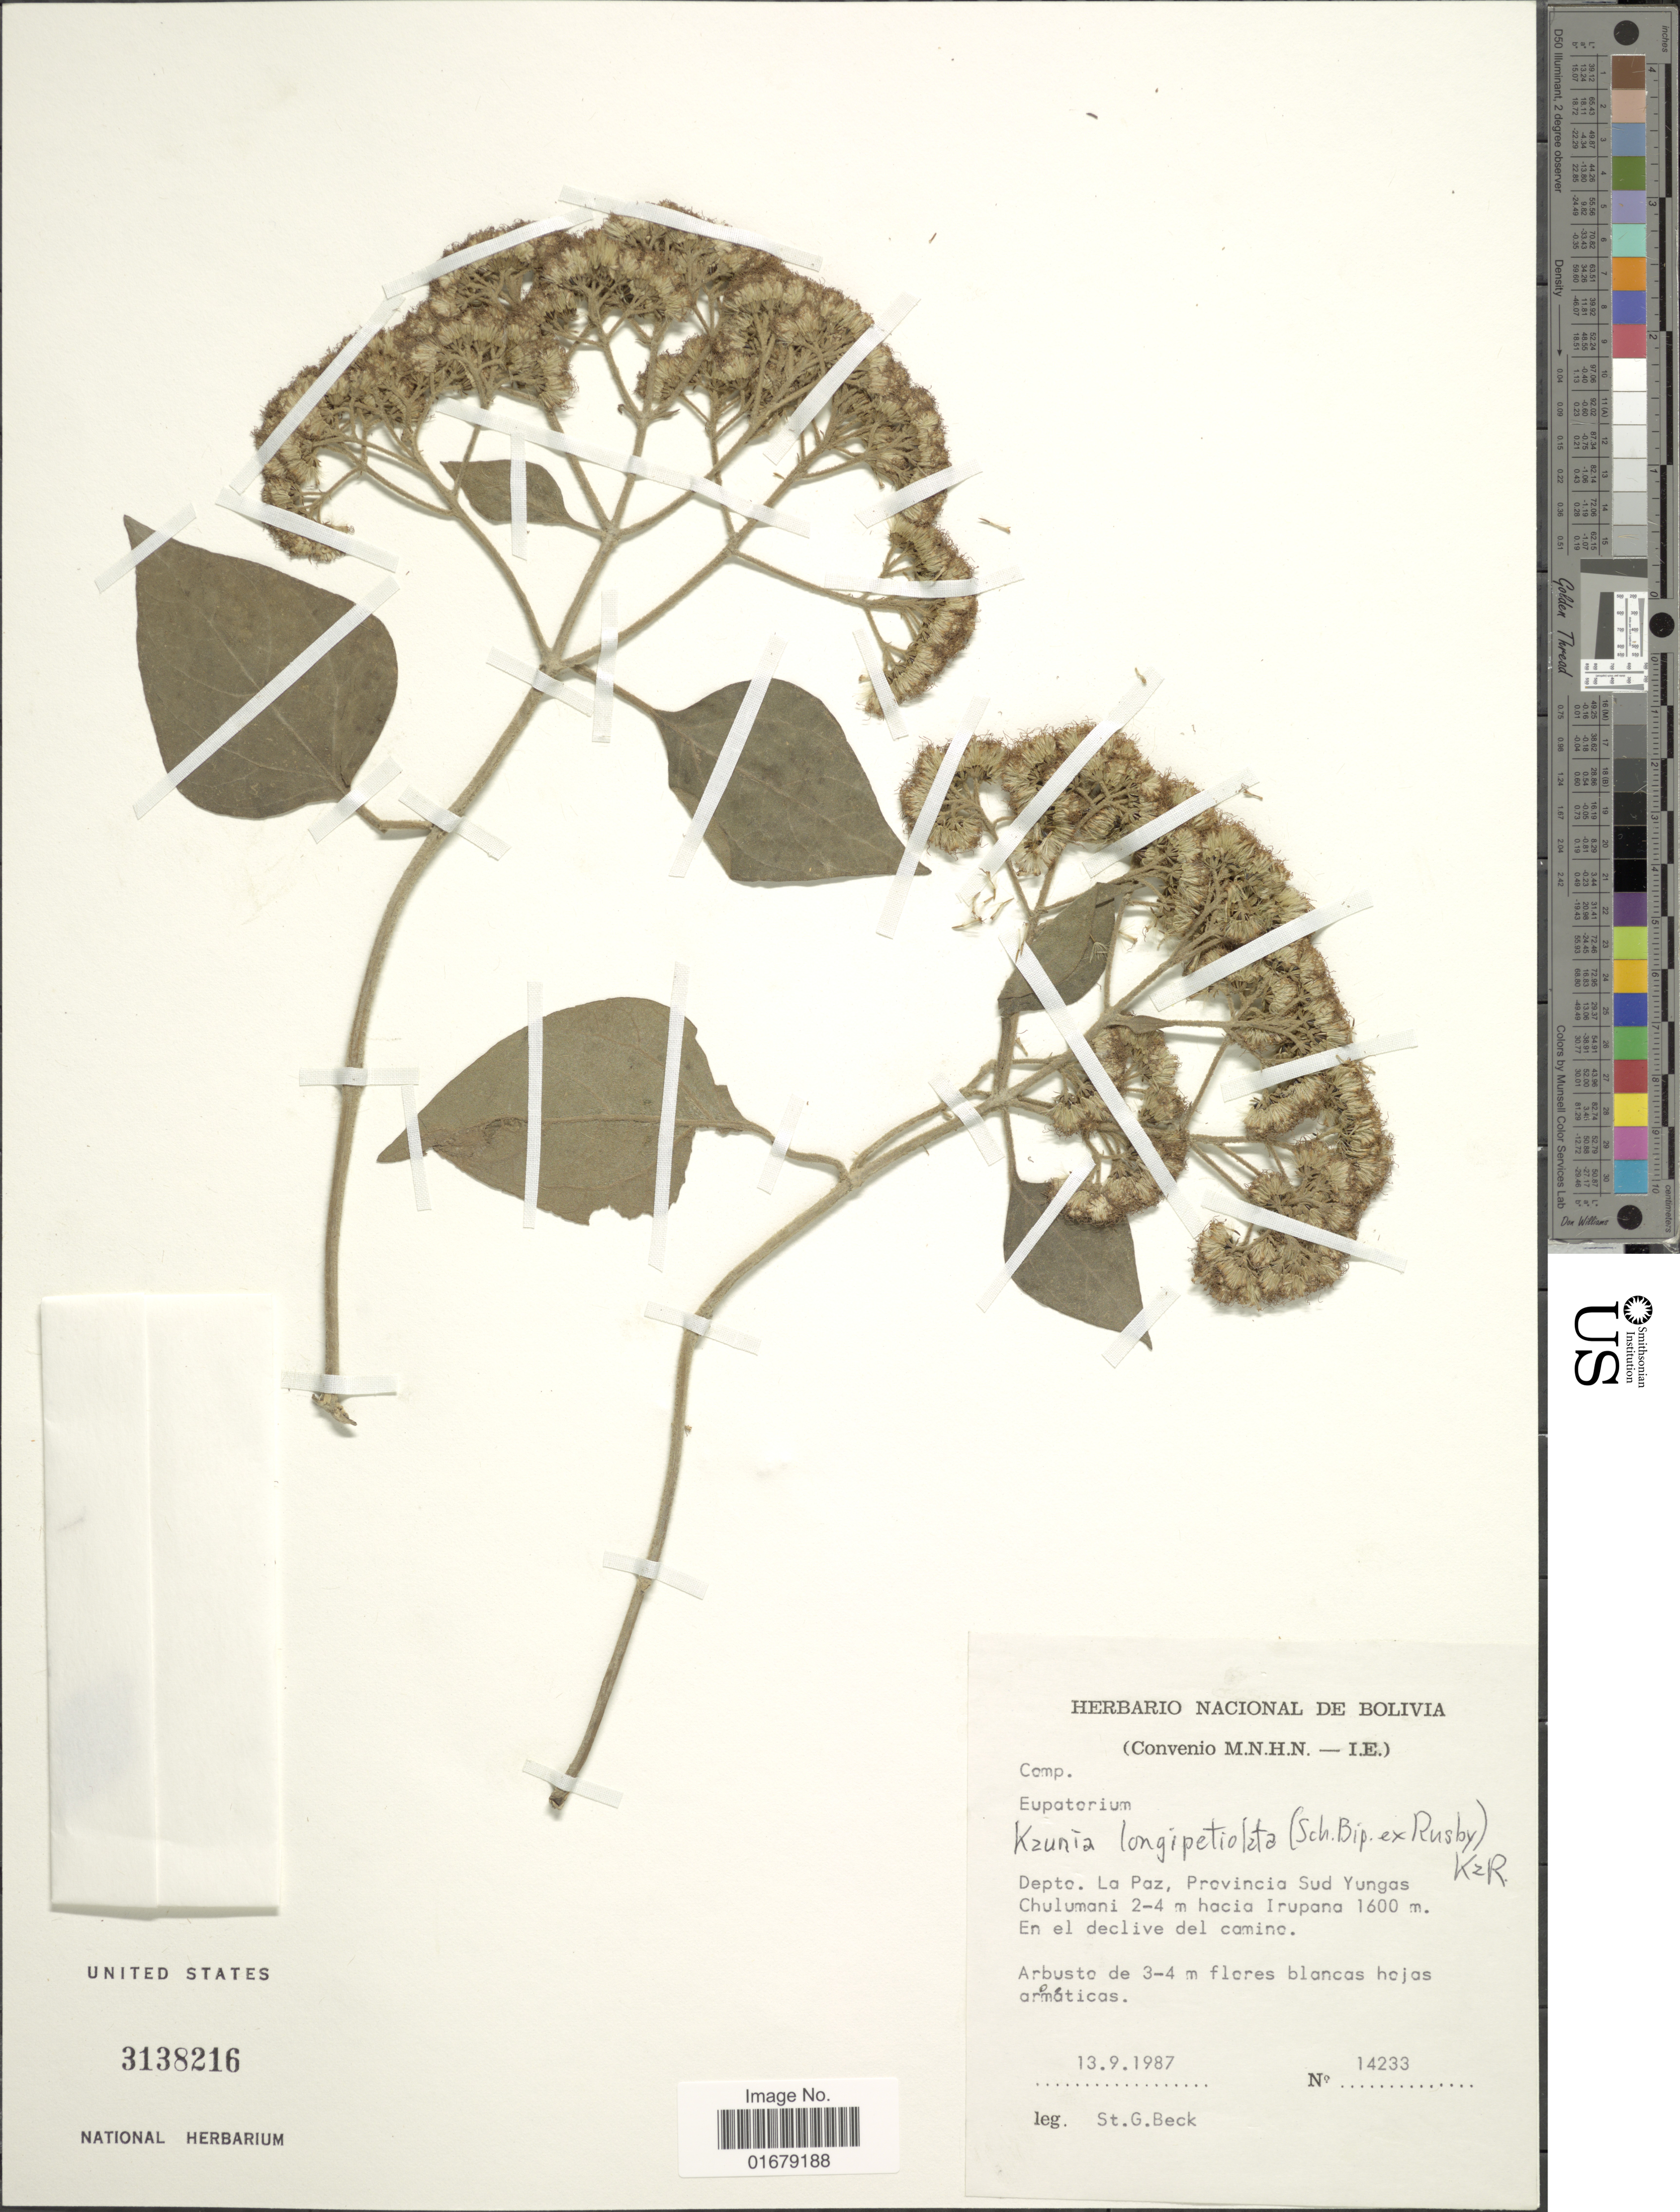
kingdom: Plantae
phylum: Tracheophyta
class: Magnoliopsida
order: Asterales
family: Asteraceae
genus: Kaunia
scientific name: Kaunia longipetiolata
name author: (Sch. Bip. ex Rusby) R.M. King & H. Rob.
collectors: S. G. Beck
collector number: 14233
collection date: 1987-09-13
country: Bolivia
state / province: La Paz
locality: Depto. La Paz, Provincia Sud Yungas Chulumani 2-4 m hacia Irupana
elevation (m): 1600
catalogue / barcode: US 3138216